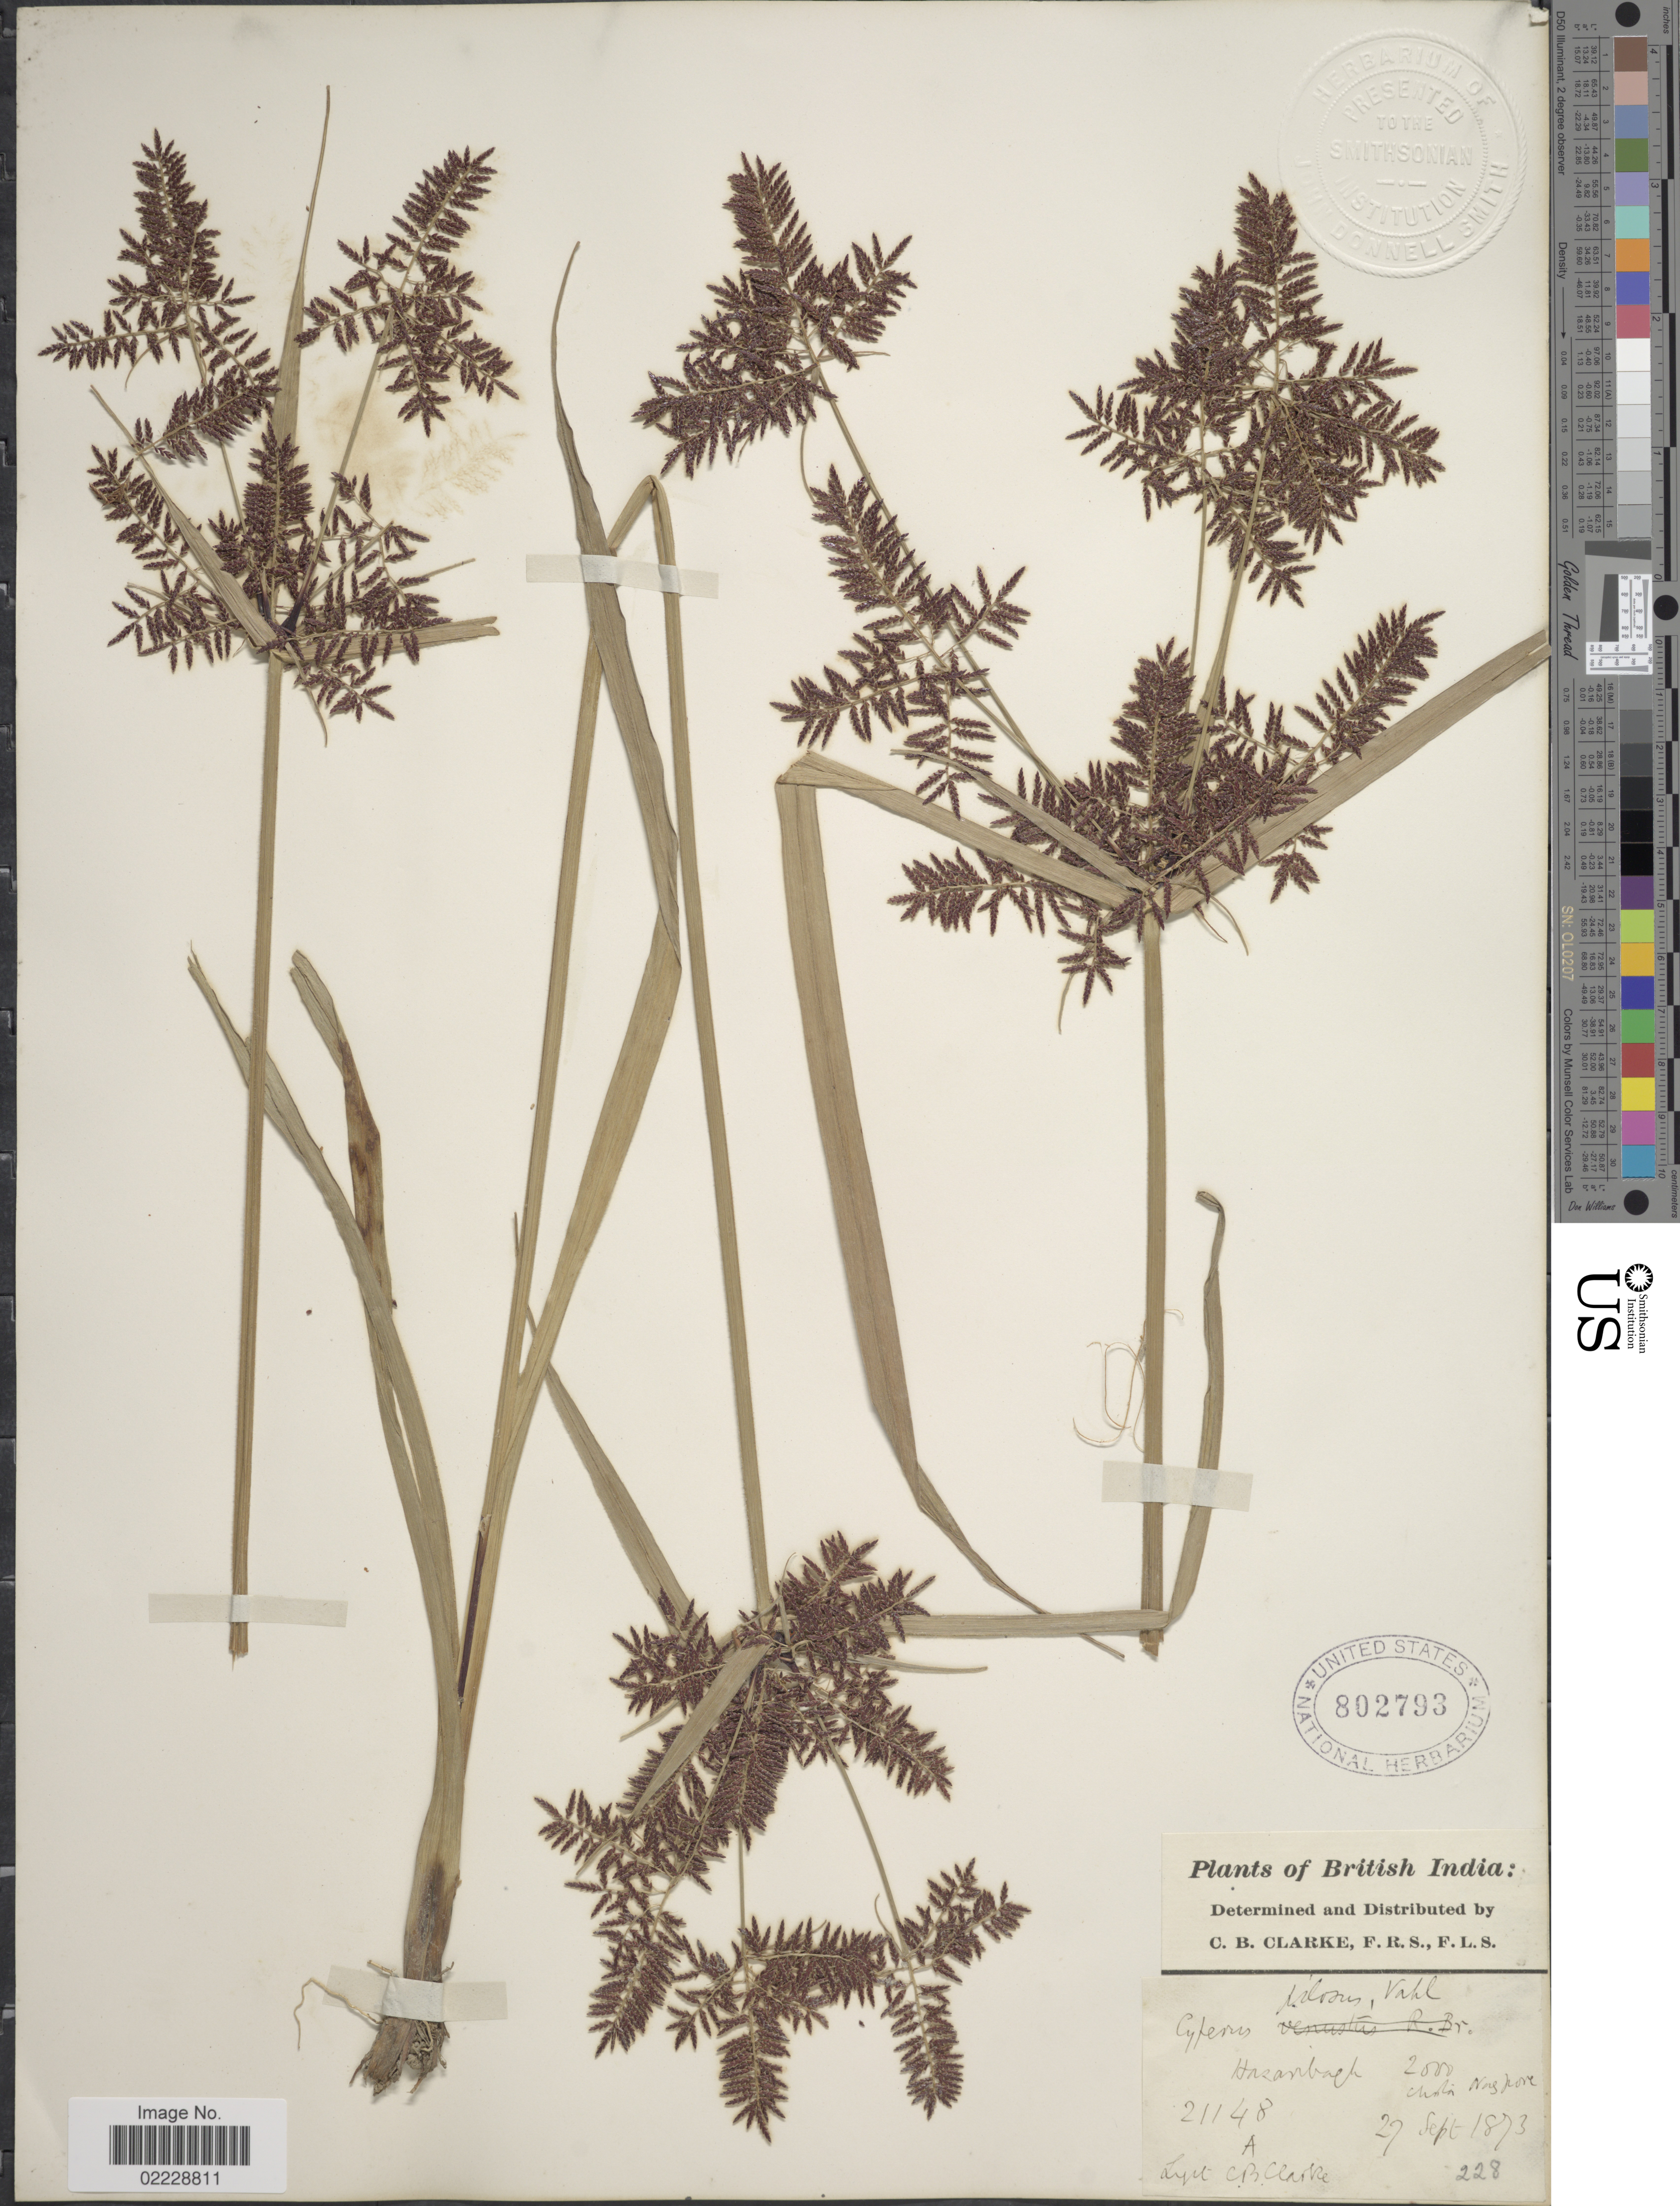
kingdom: Plantae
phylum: Tracheophyta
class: Liliopsida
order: Poales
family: Cyperaceae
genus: Cyperus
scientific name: Cyperus pilosus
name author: Vahl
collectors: C. B. Clarke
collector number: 21148A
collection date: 1873-09-27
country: India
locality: British India, Hazaribagh Chota Nagpore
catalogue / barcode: US 802793